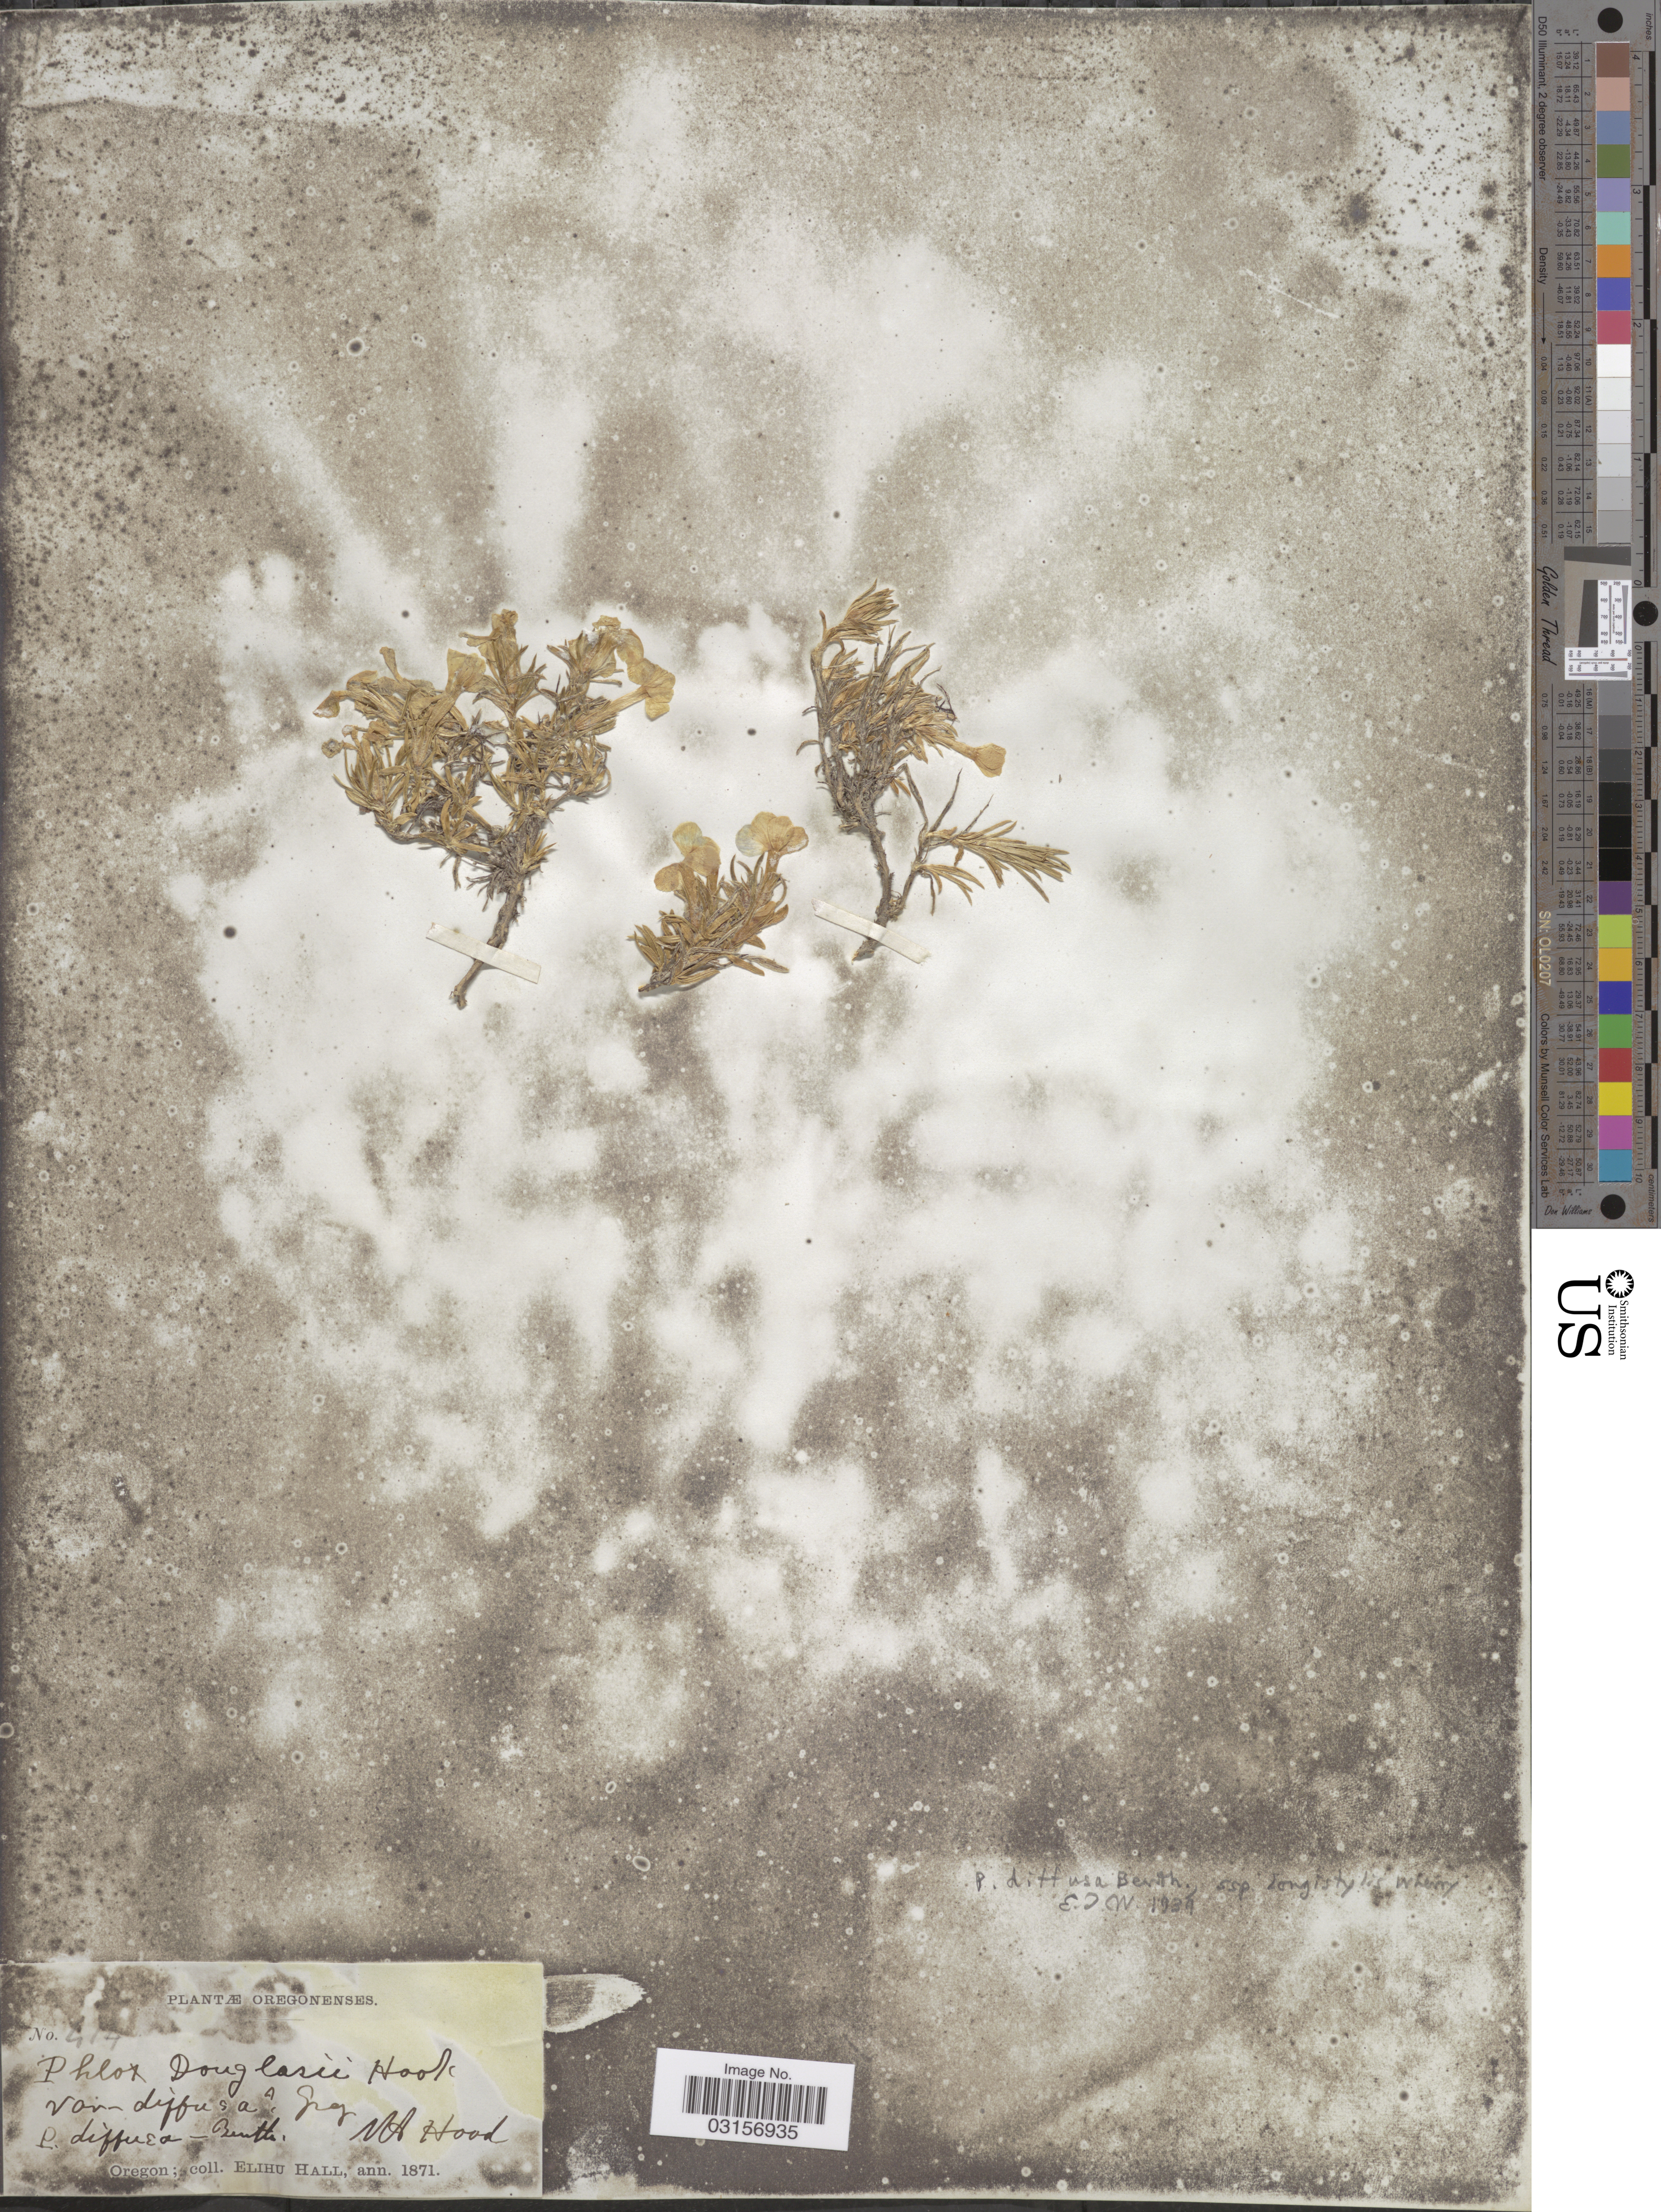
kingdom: Plantae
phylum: Tracheophyta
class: Magnoliopsida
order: Ericales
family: Polemoniaceae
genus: Phlox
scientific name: Phlox diffusa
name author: Benth.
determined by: Mayfield, M. H.; Ferguson, C. J.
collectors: E. Hall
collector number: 414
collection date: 1871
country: United States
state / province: Oregon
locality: Mt. Hood.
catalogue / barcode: US 103108